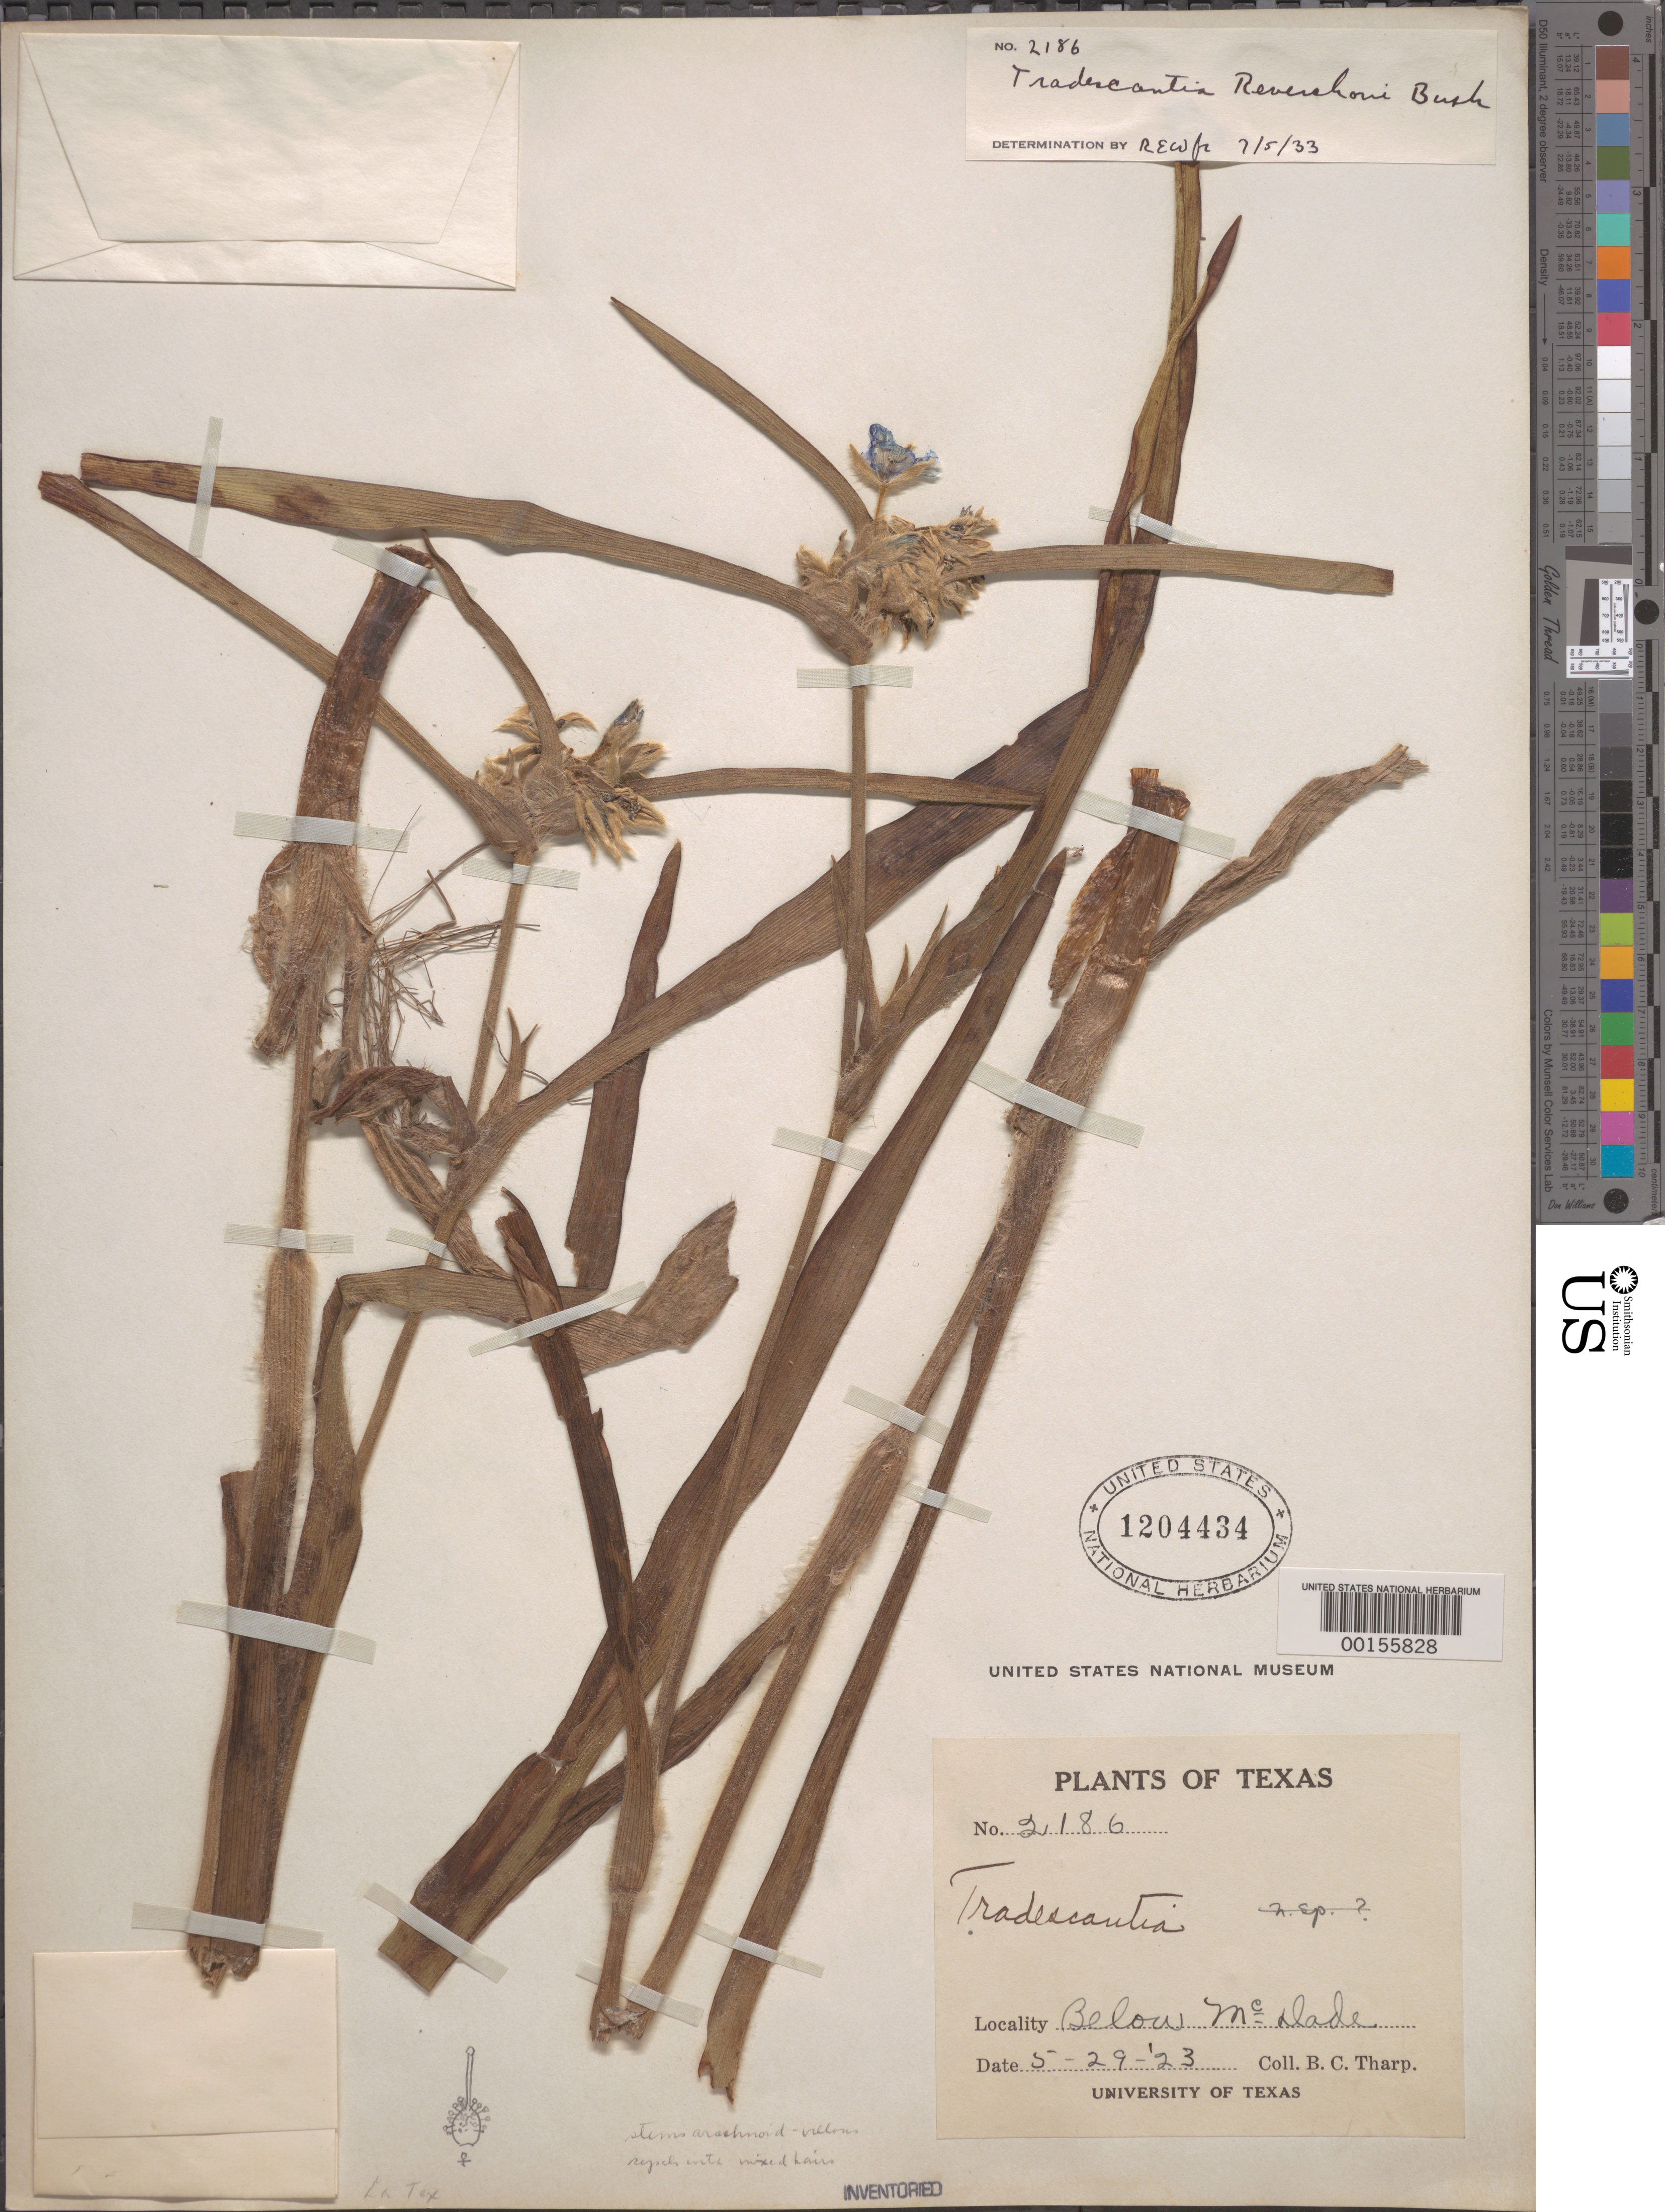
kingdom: Plantae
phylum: Tracheophyta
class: Liliopsida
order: Commelinales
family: Commelinaceae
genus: Tradescantia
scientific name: Tradescantia reverchonii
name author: Bush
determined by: Woodward, R. E.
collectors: B. C. Tharp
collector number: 2186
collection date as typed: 29 May 1923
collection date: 1923-05-29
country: United States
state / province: Texas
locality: Below mcdade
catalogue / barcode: US 1204434